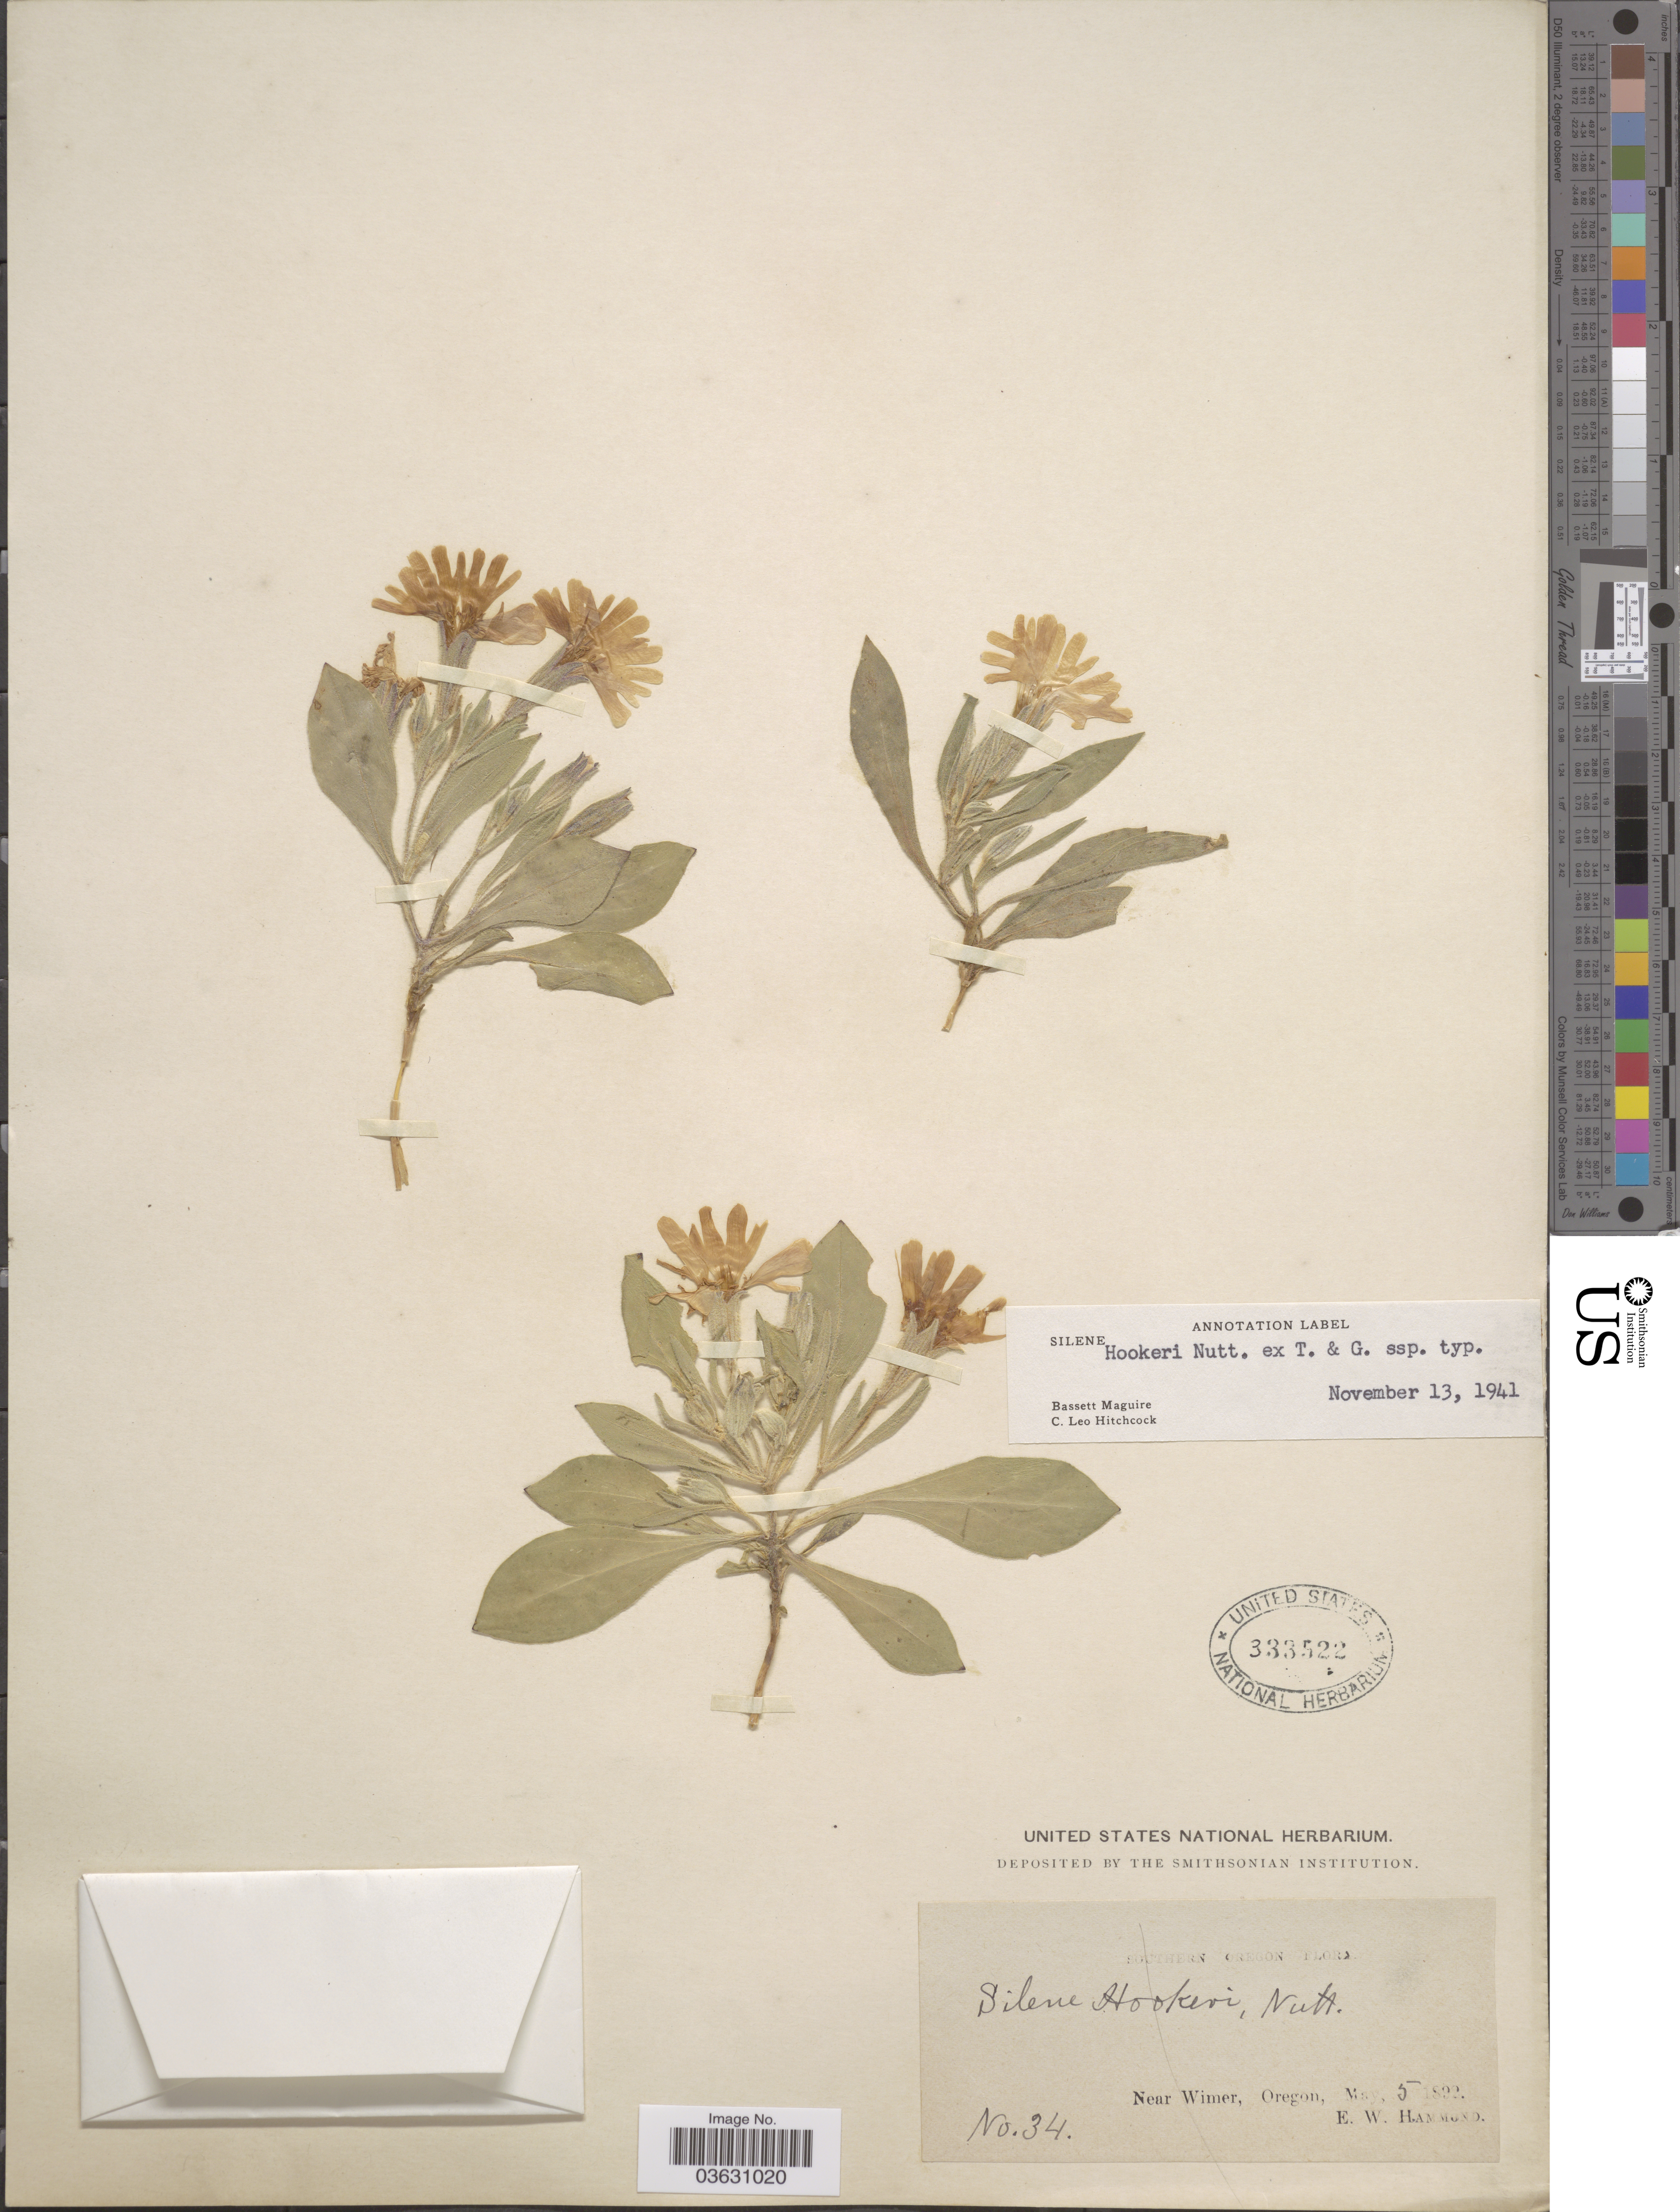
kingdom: Plantae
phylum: Tracheophyta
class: Magnoliopsida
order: Caryophyllales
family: Caryophyllaceae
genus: Silene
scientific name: Silene hookeri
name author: Nutt.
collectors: E. Hammond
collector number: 34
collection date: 1892-05-05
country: United States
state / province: Oregon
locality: Southern Oregon. Near Wimer.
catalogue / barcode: US 333522